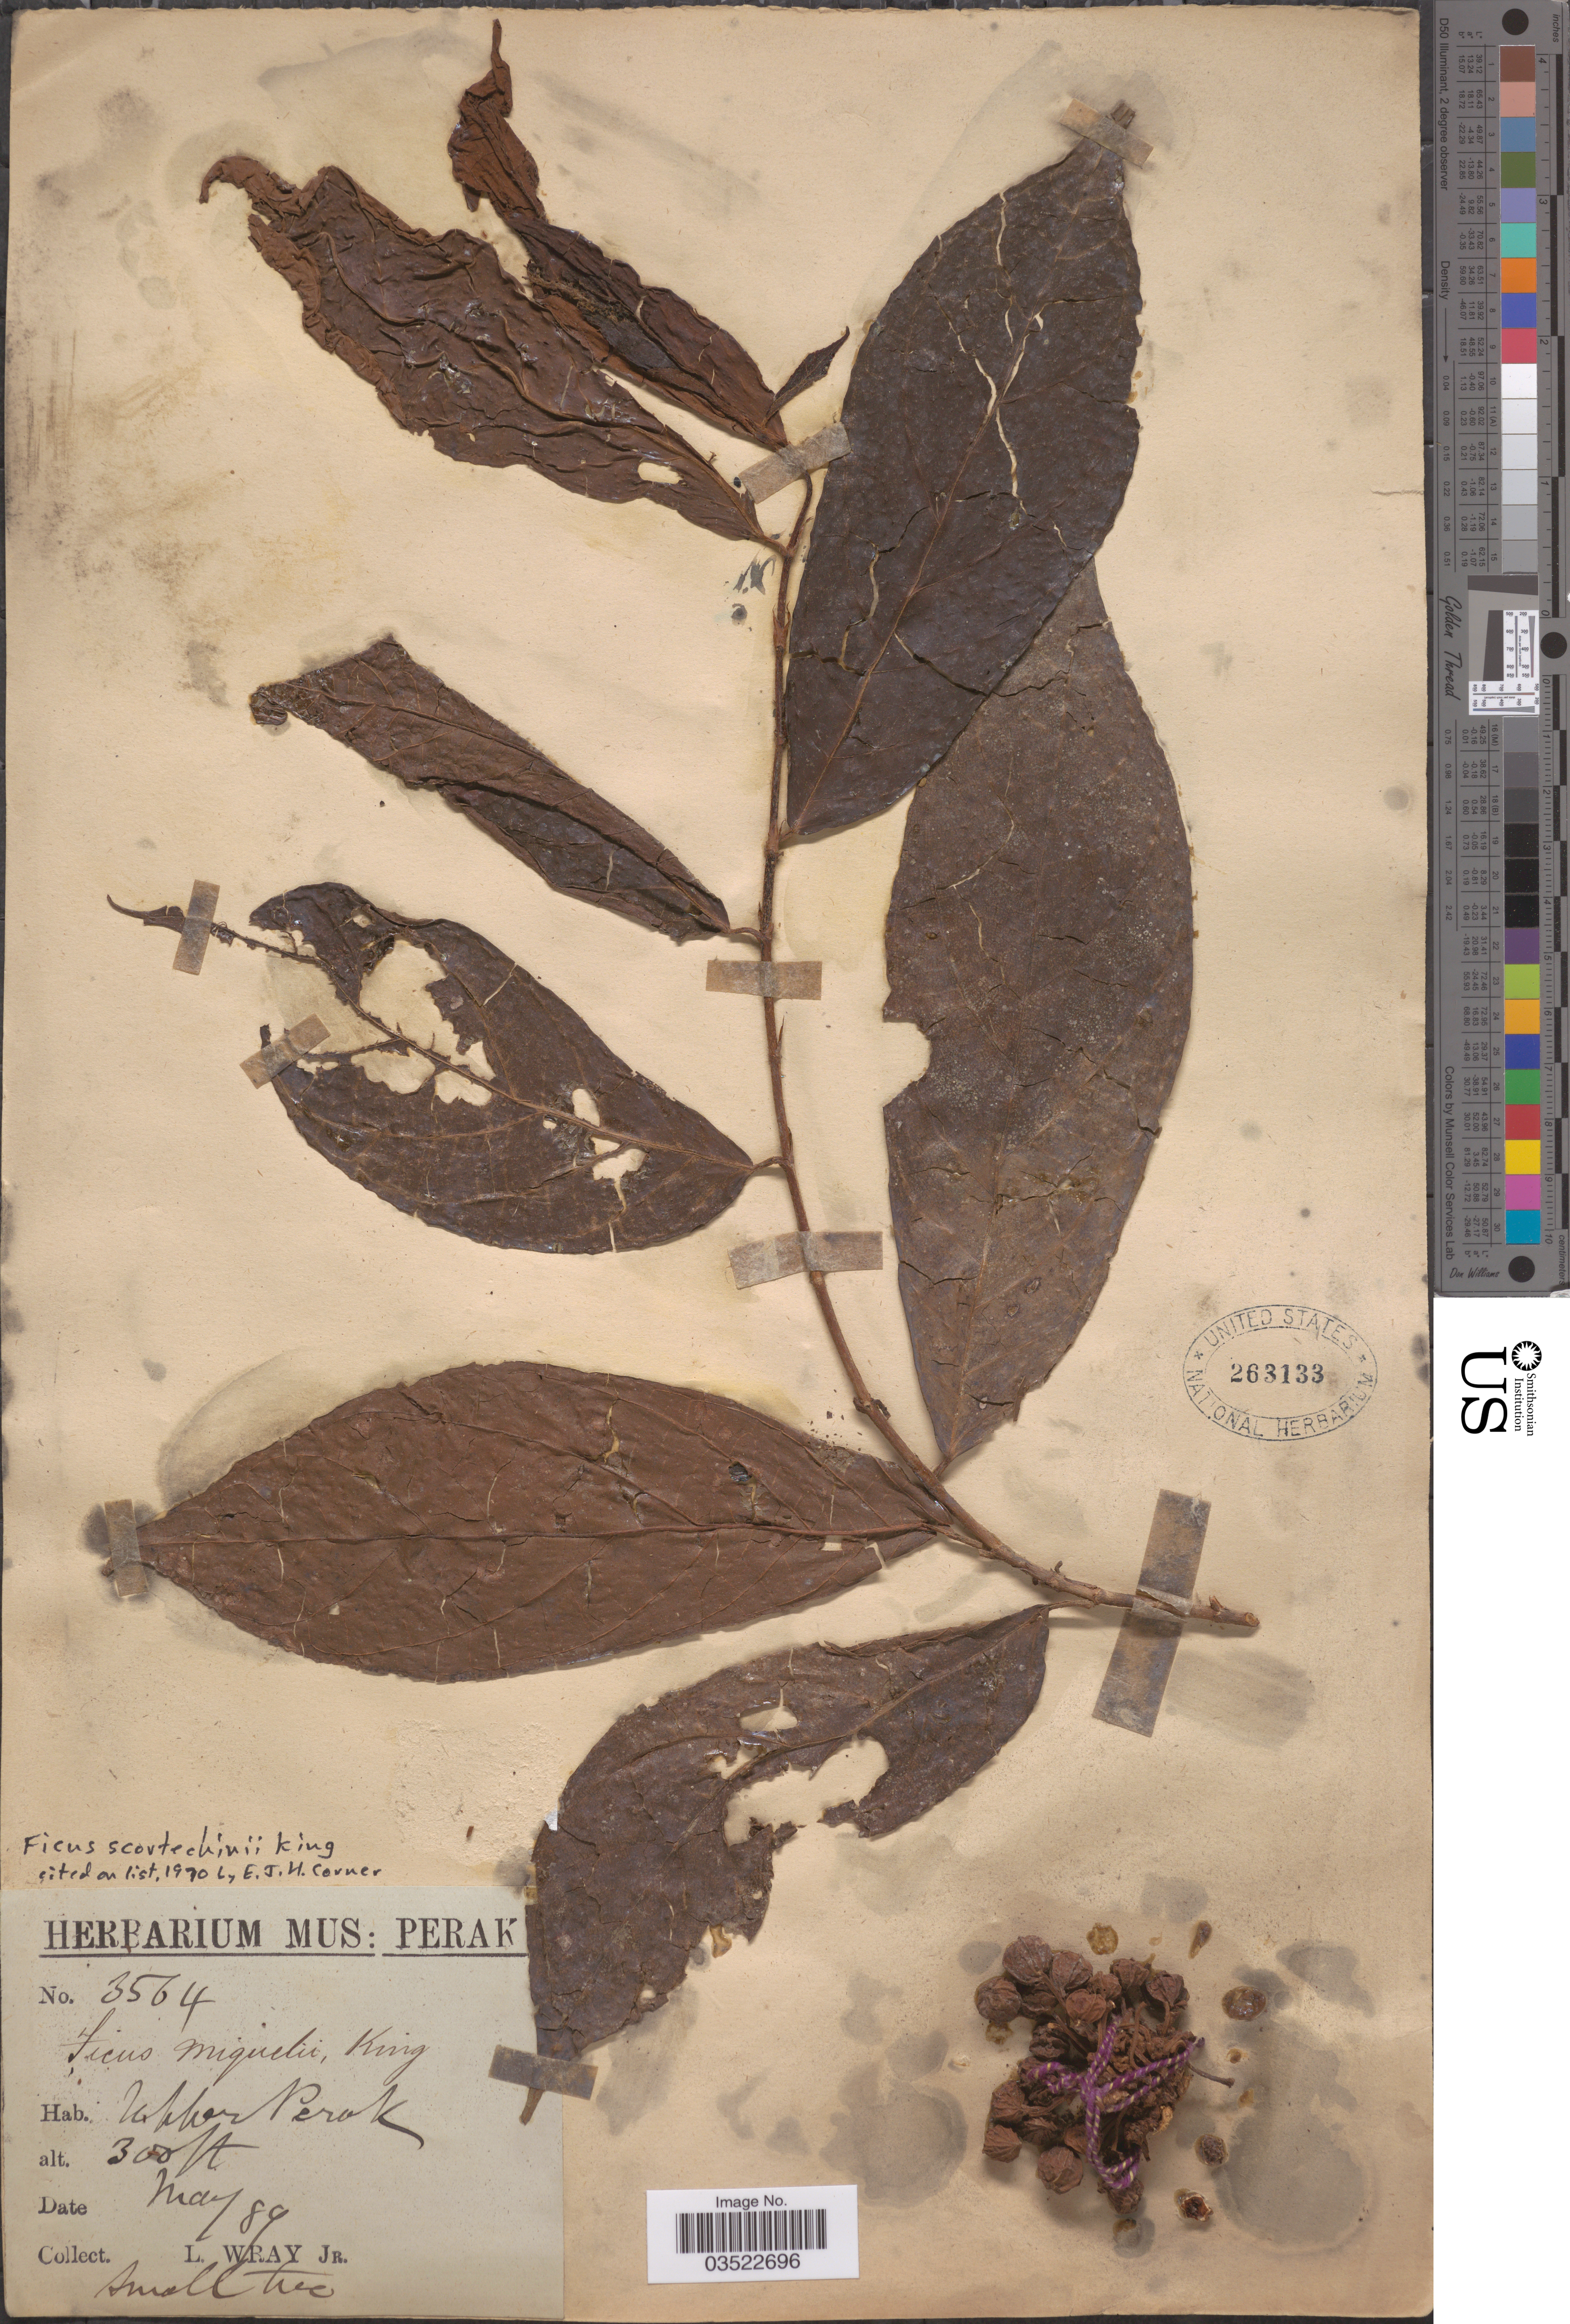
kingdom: Plantae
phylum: Tracheophyta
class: Magnoliopsida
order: Rosales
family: Moraceae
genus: Ficus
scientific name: Ficus scortechinii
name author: King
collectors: L. Wray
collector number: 3564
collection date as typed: Transcribed d/m/y: /5/89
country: Malaysia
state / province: Perak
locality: Upper Perak.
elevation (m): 91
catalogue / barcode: US 263133